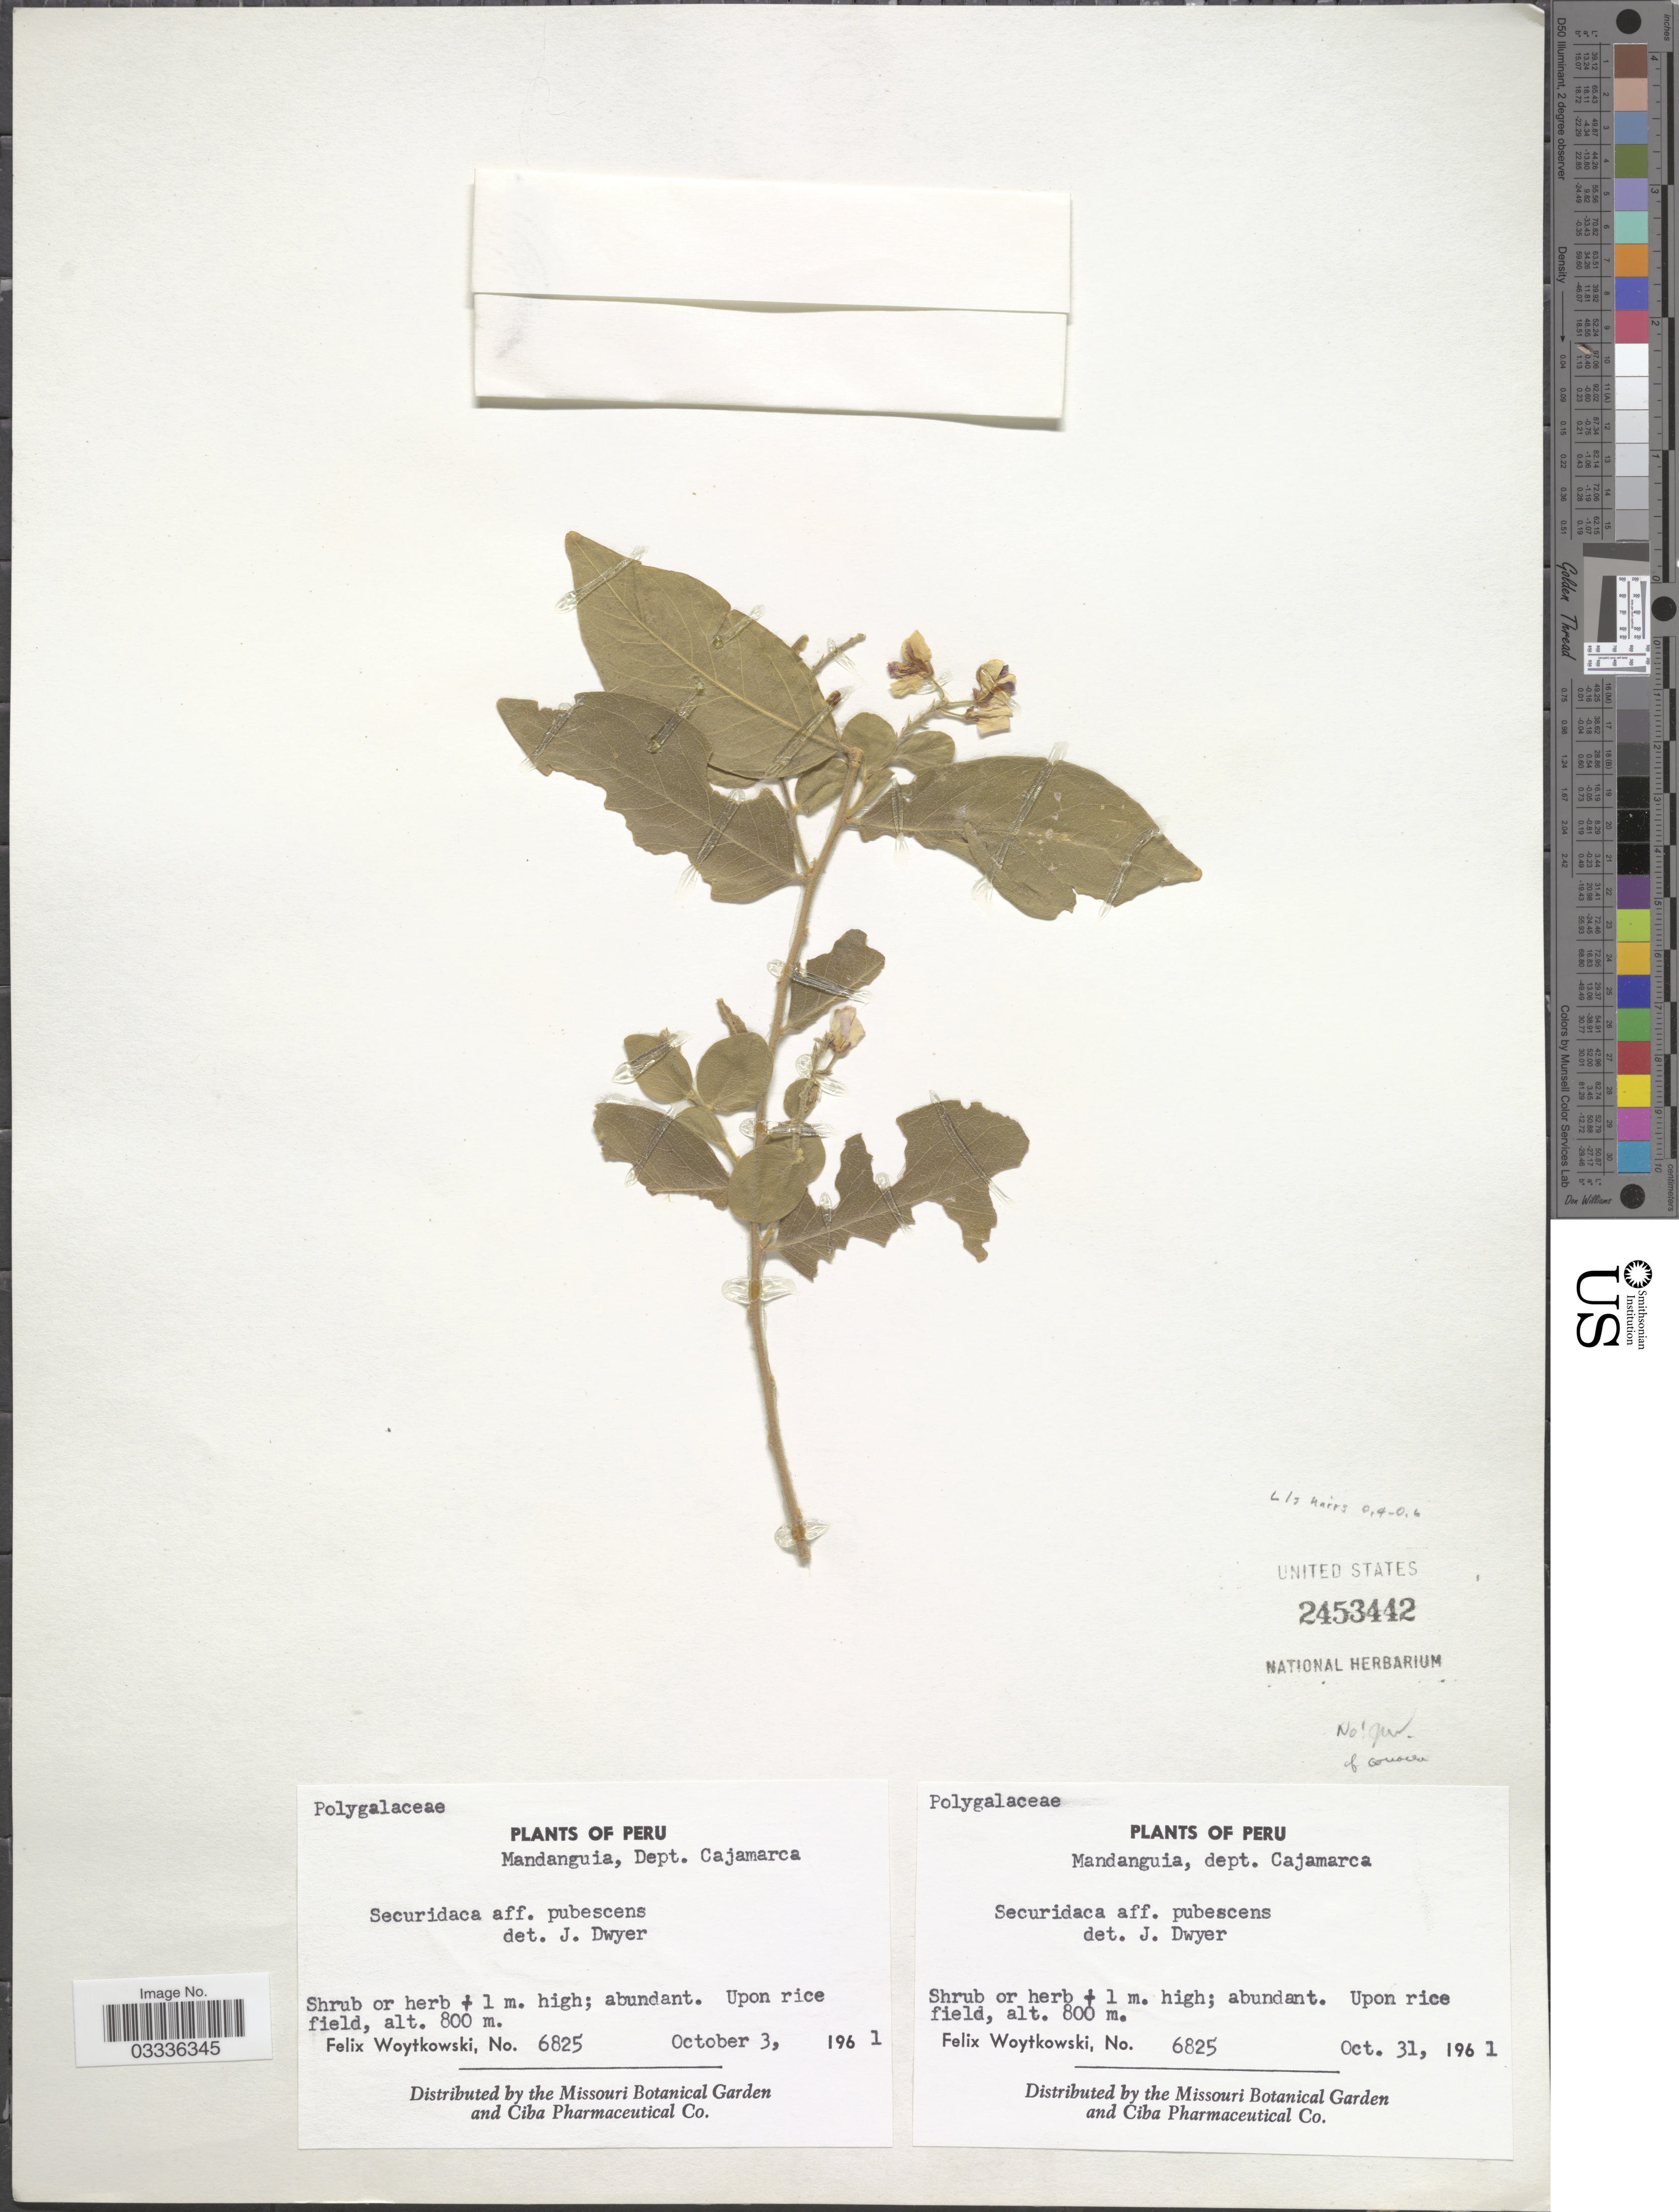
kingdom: Plantae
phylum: Tracheophyta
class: Magnoliopsida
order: Fabales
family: Polygalaceae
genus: Securidaca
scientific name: Securidaca coriacea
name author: Bonpl. ex Steud.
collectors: F. Woytkowski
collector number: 6825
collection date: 1961-10-31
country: Peru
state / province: Cajamarca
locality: Mandanguia, Dept. Cajamarca. Upon rice field.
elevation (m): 800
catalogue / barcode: US 2453442